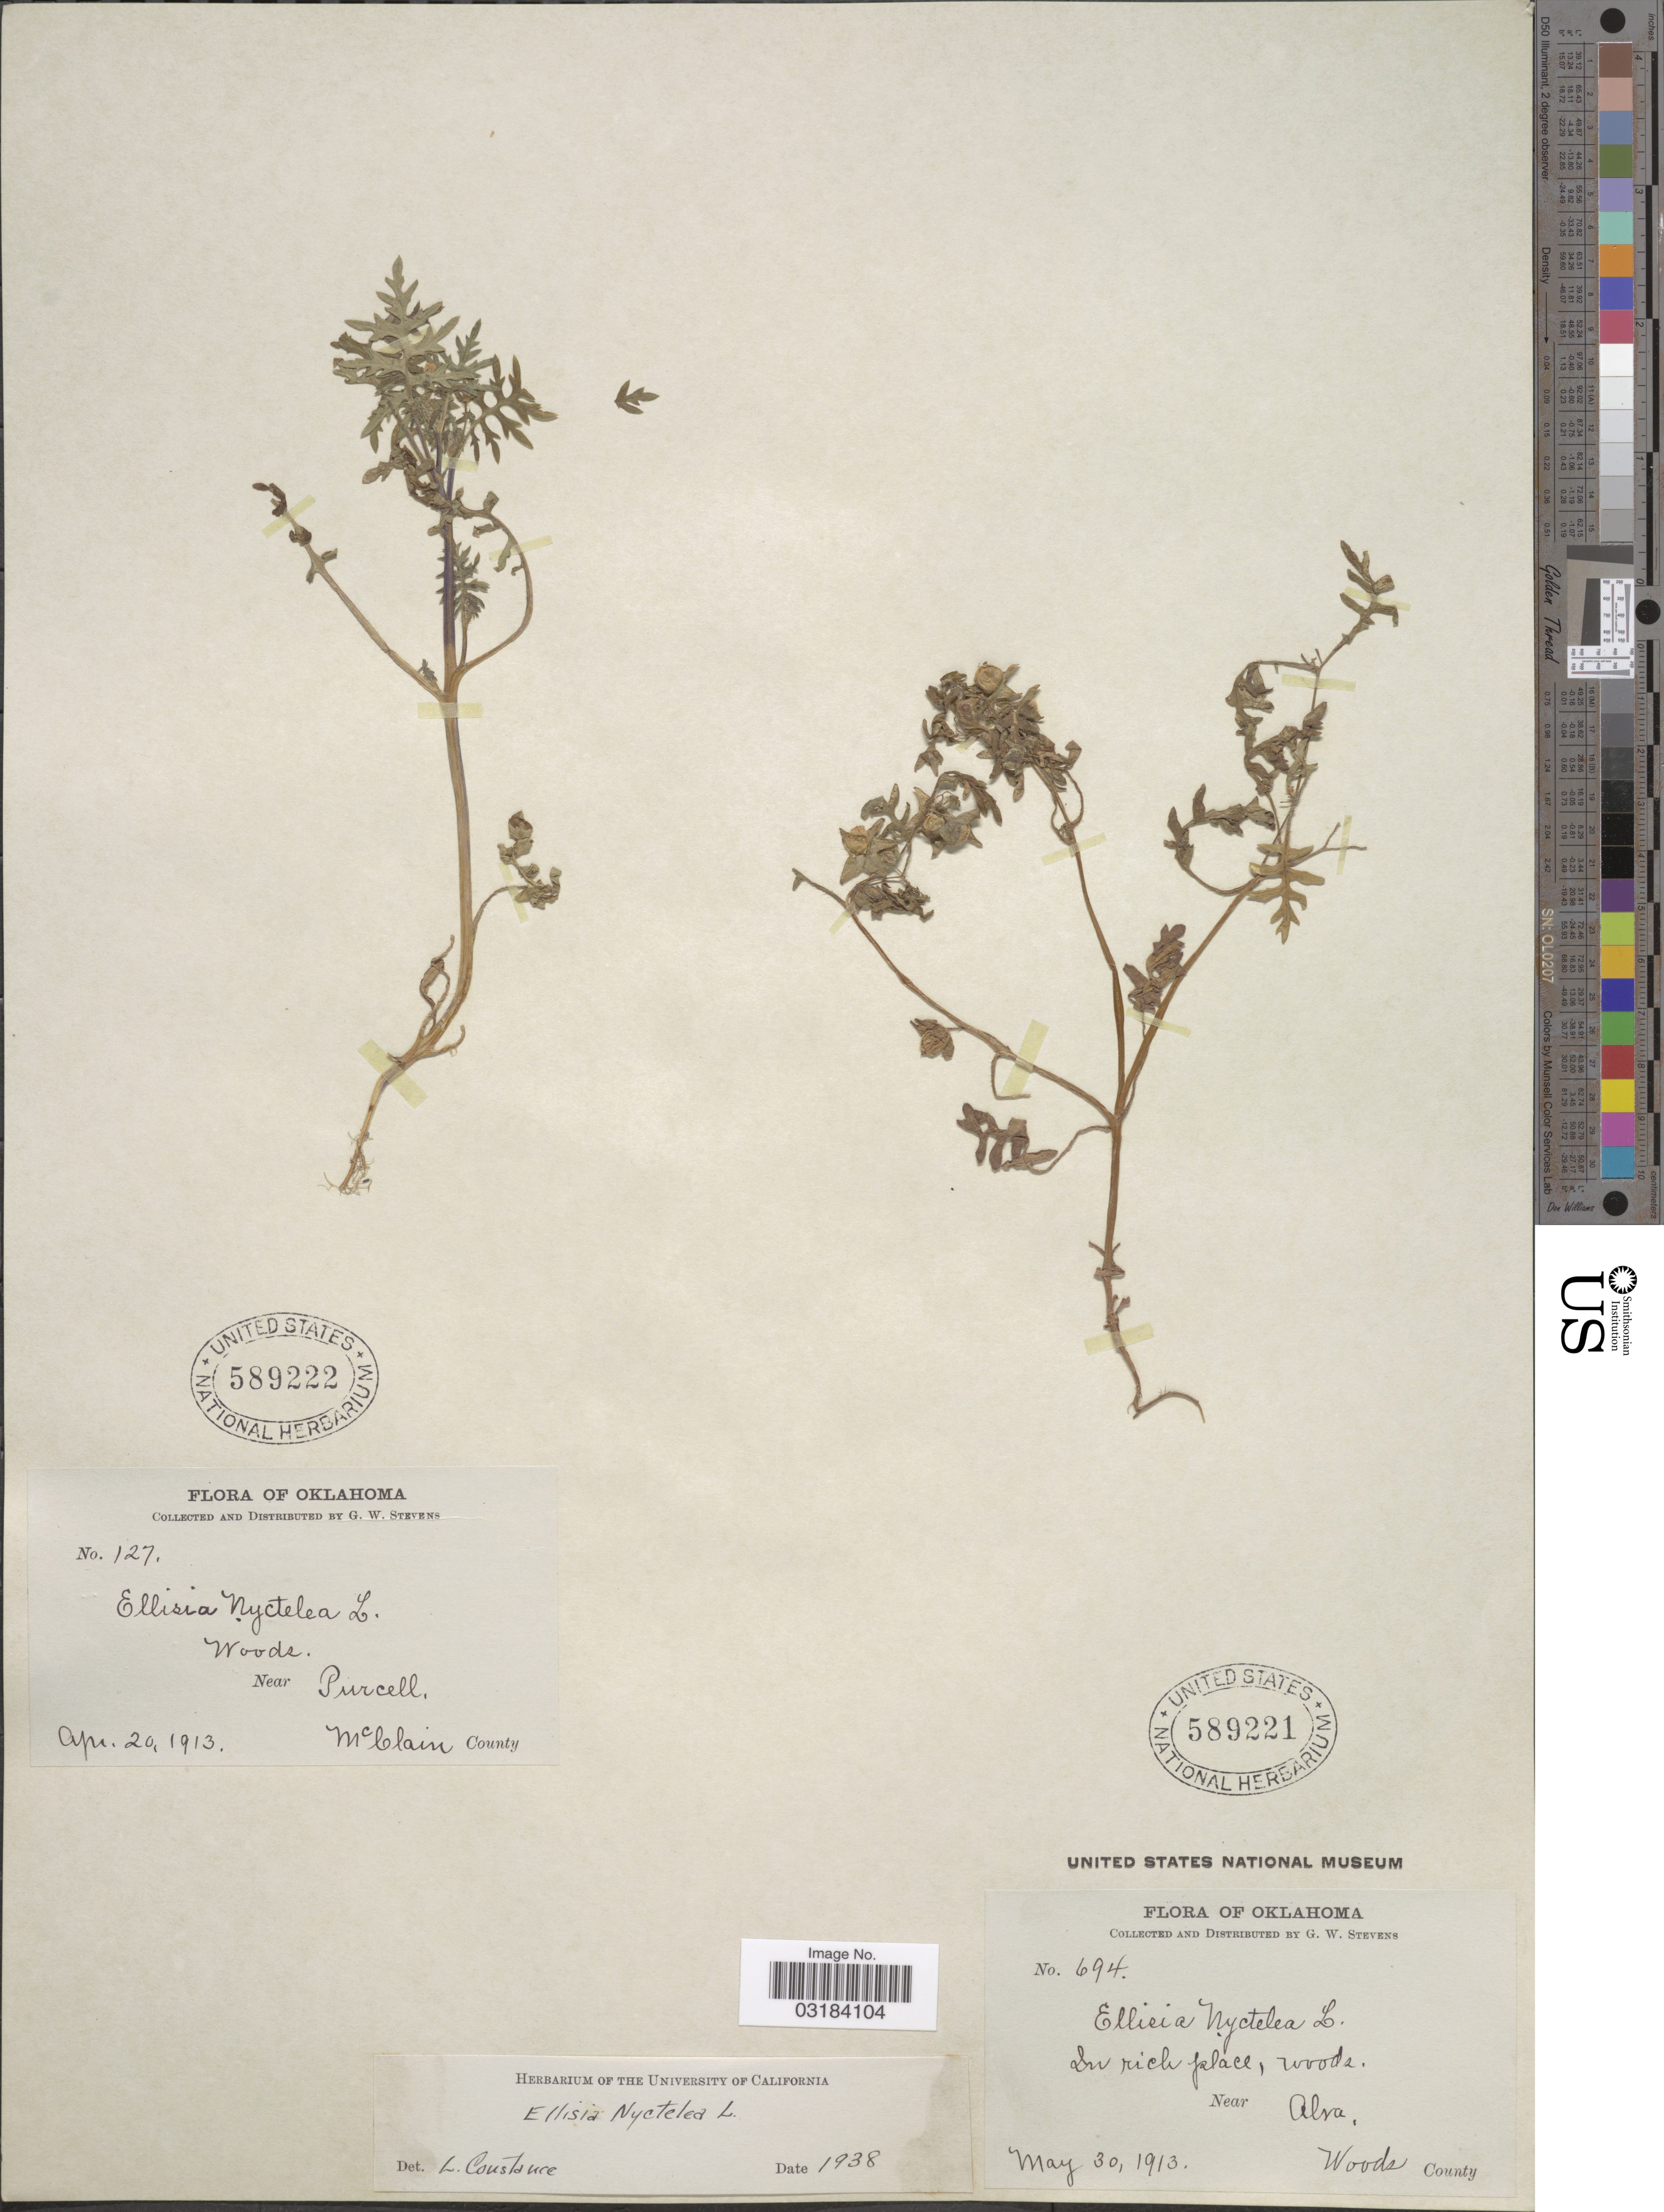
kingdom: Plantae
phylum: Tracheophyta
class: Magnoliopsida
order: Boraginales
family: Hydrophyllaceae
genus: Ellisia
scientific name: Ellisia nyctelea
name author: L.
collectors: G. W. Stevens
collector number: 694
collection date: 1913-05-30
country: United States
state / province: Oklahoma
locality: Near Alva. Woods County.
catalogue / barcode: US 589221